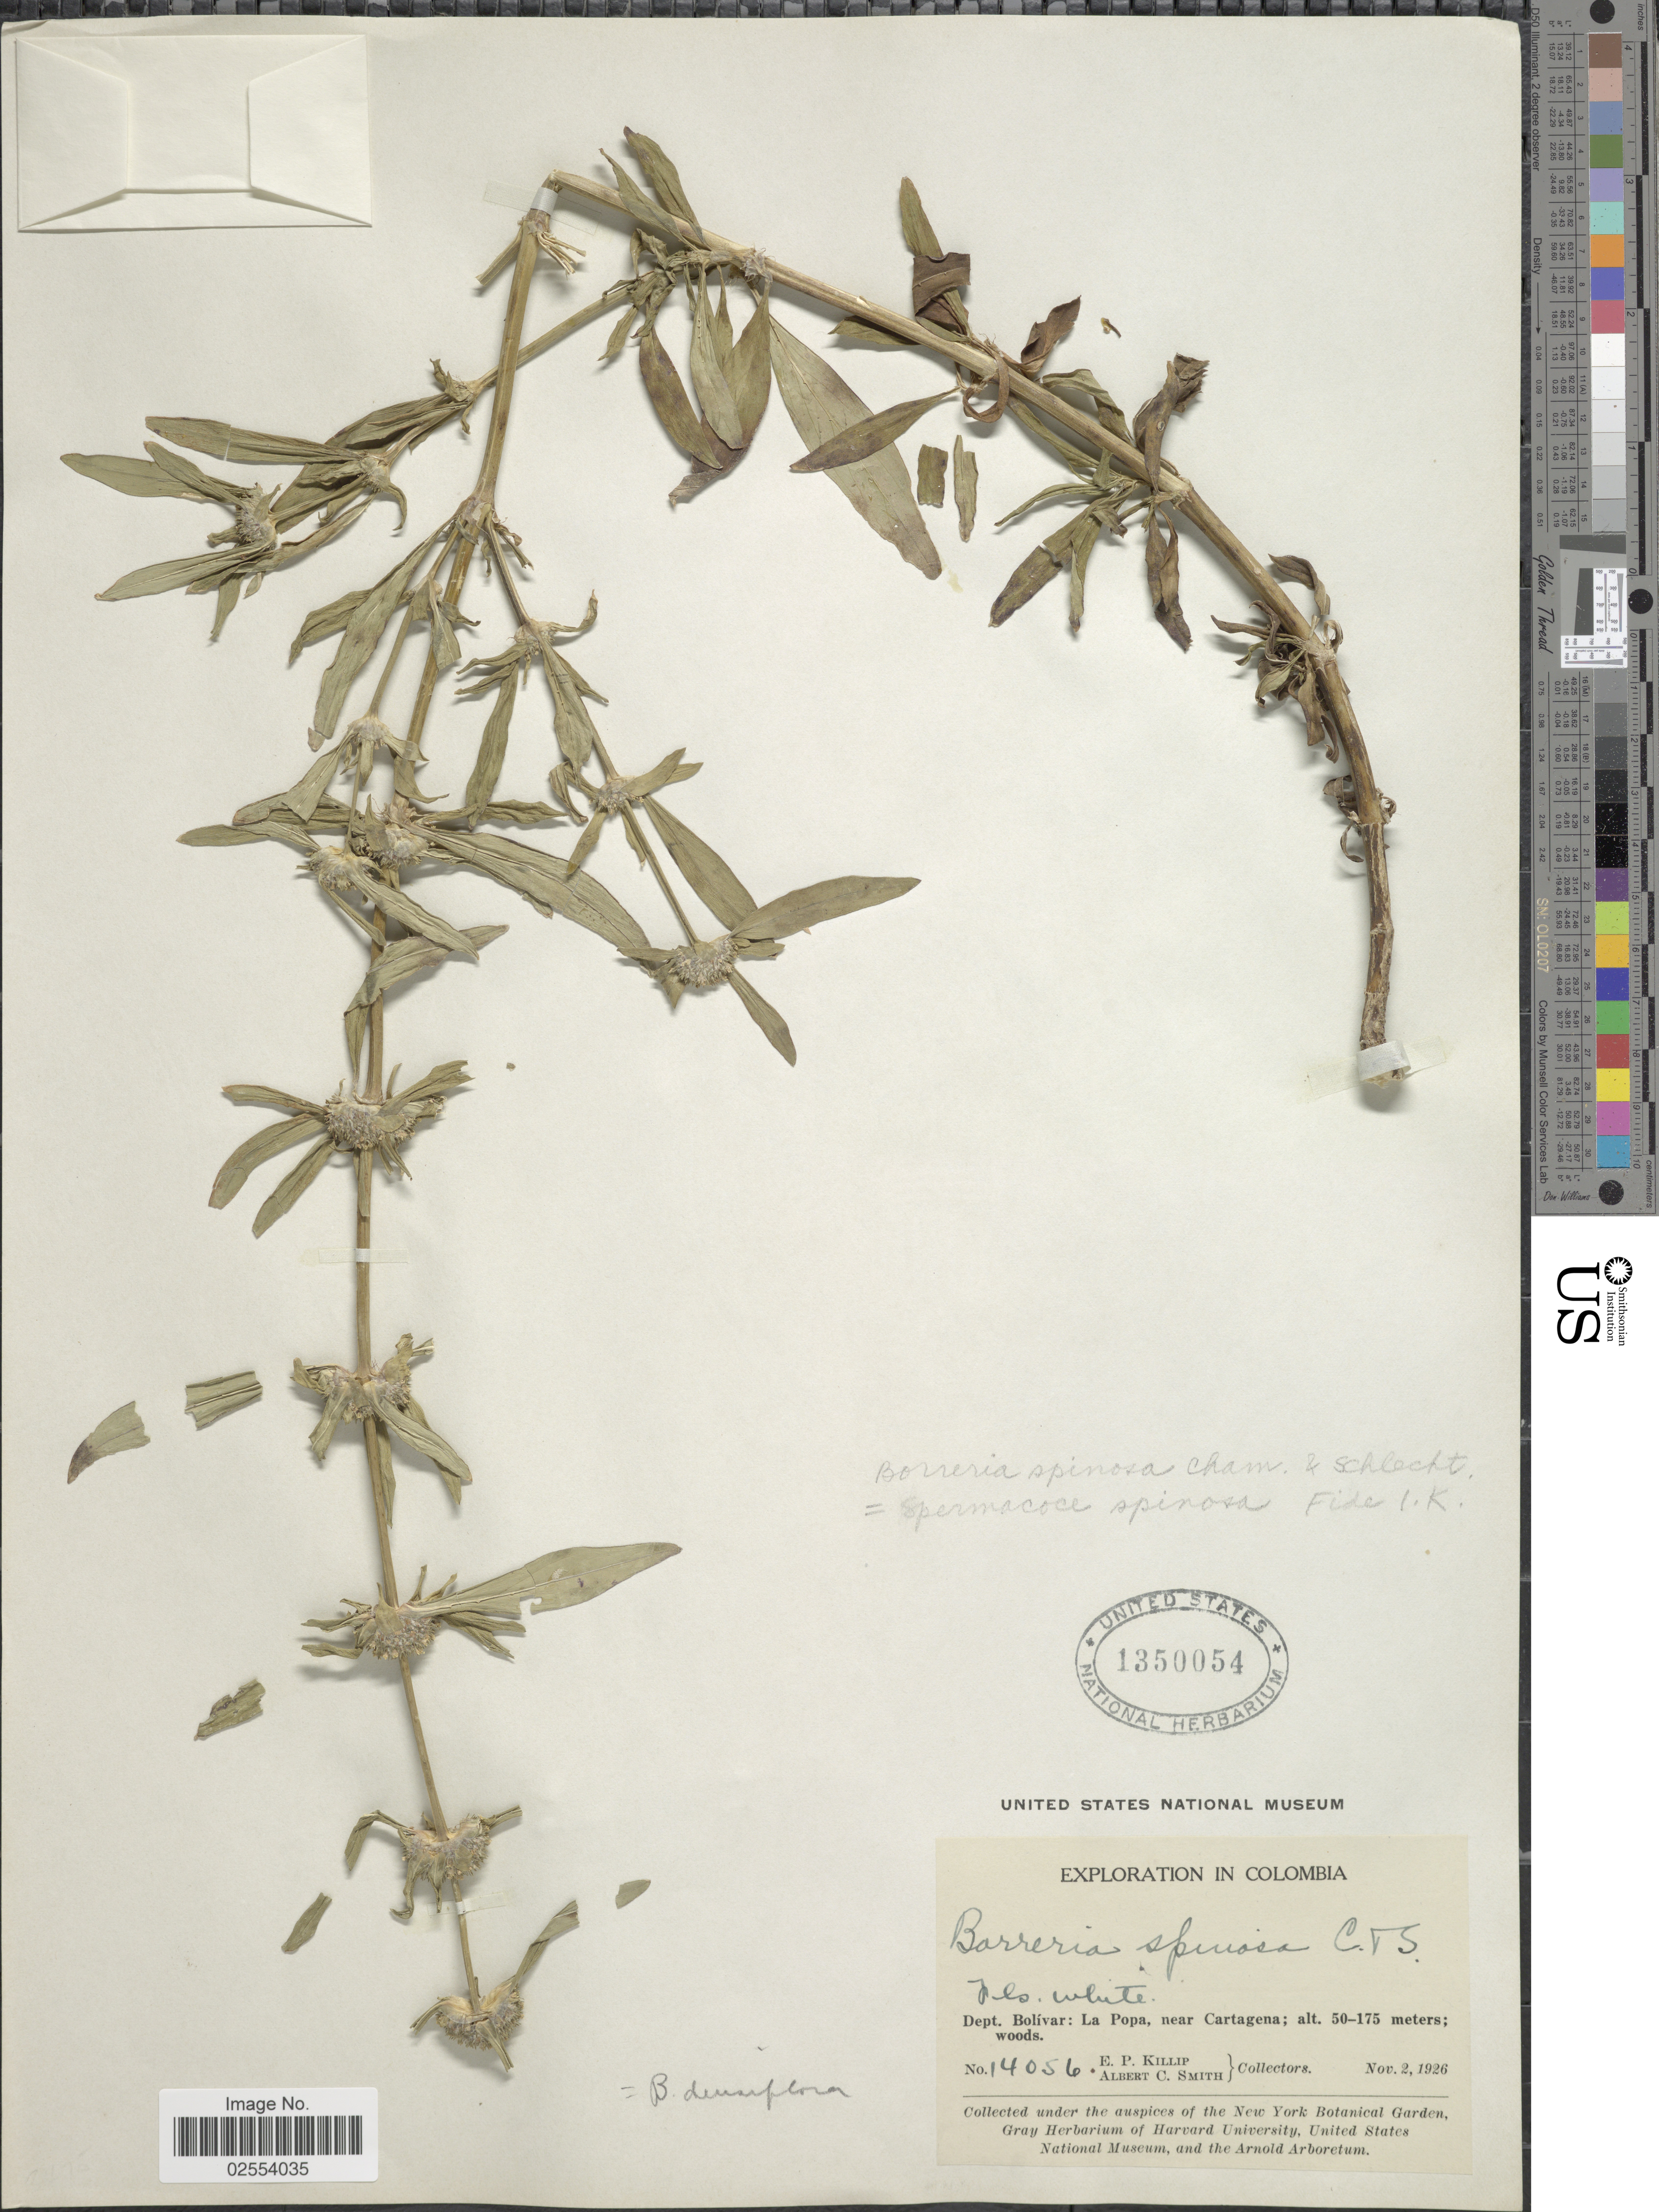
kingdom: Plantae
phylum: Tracheophyta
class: Magnoliopsida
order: Gentianales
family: Rubiaceae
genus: Spermacoce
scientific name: Spermacoce spinosa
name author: Jacq.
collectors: E. P. Killip & A. C. Smith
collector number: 14056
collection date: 1926-11-02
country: Colombia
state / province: Bolívar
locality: Dept. Bolívar: La Popa, near Cartagena;woods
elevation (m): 50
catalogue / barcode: US 1350054